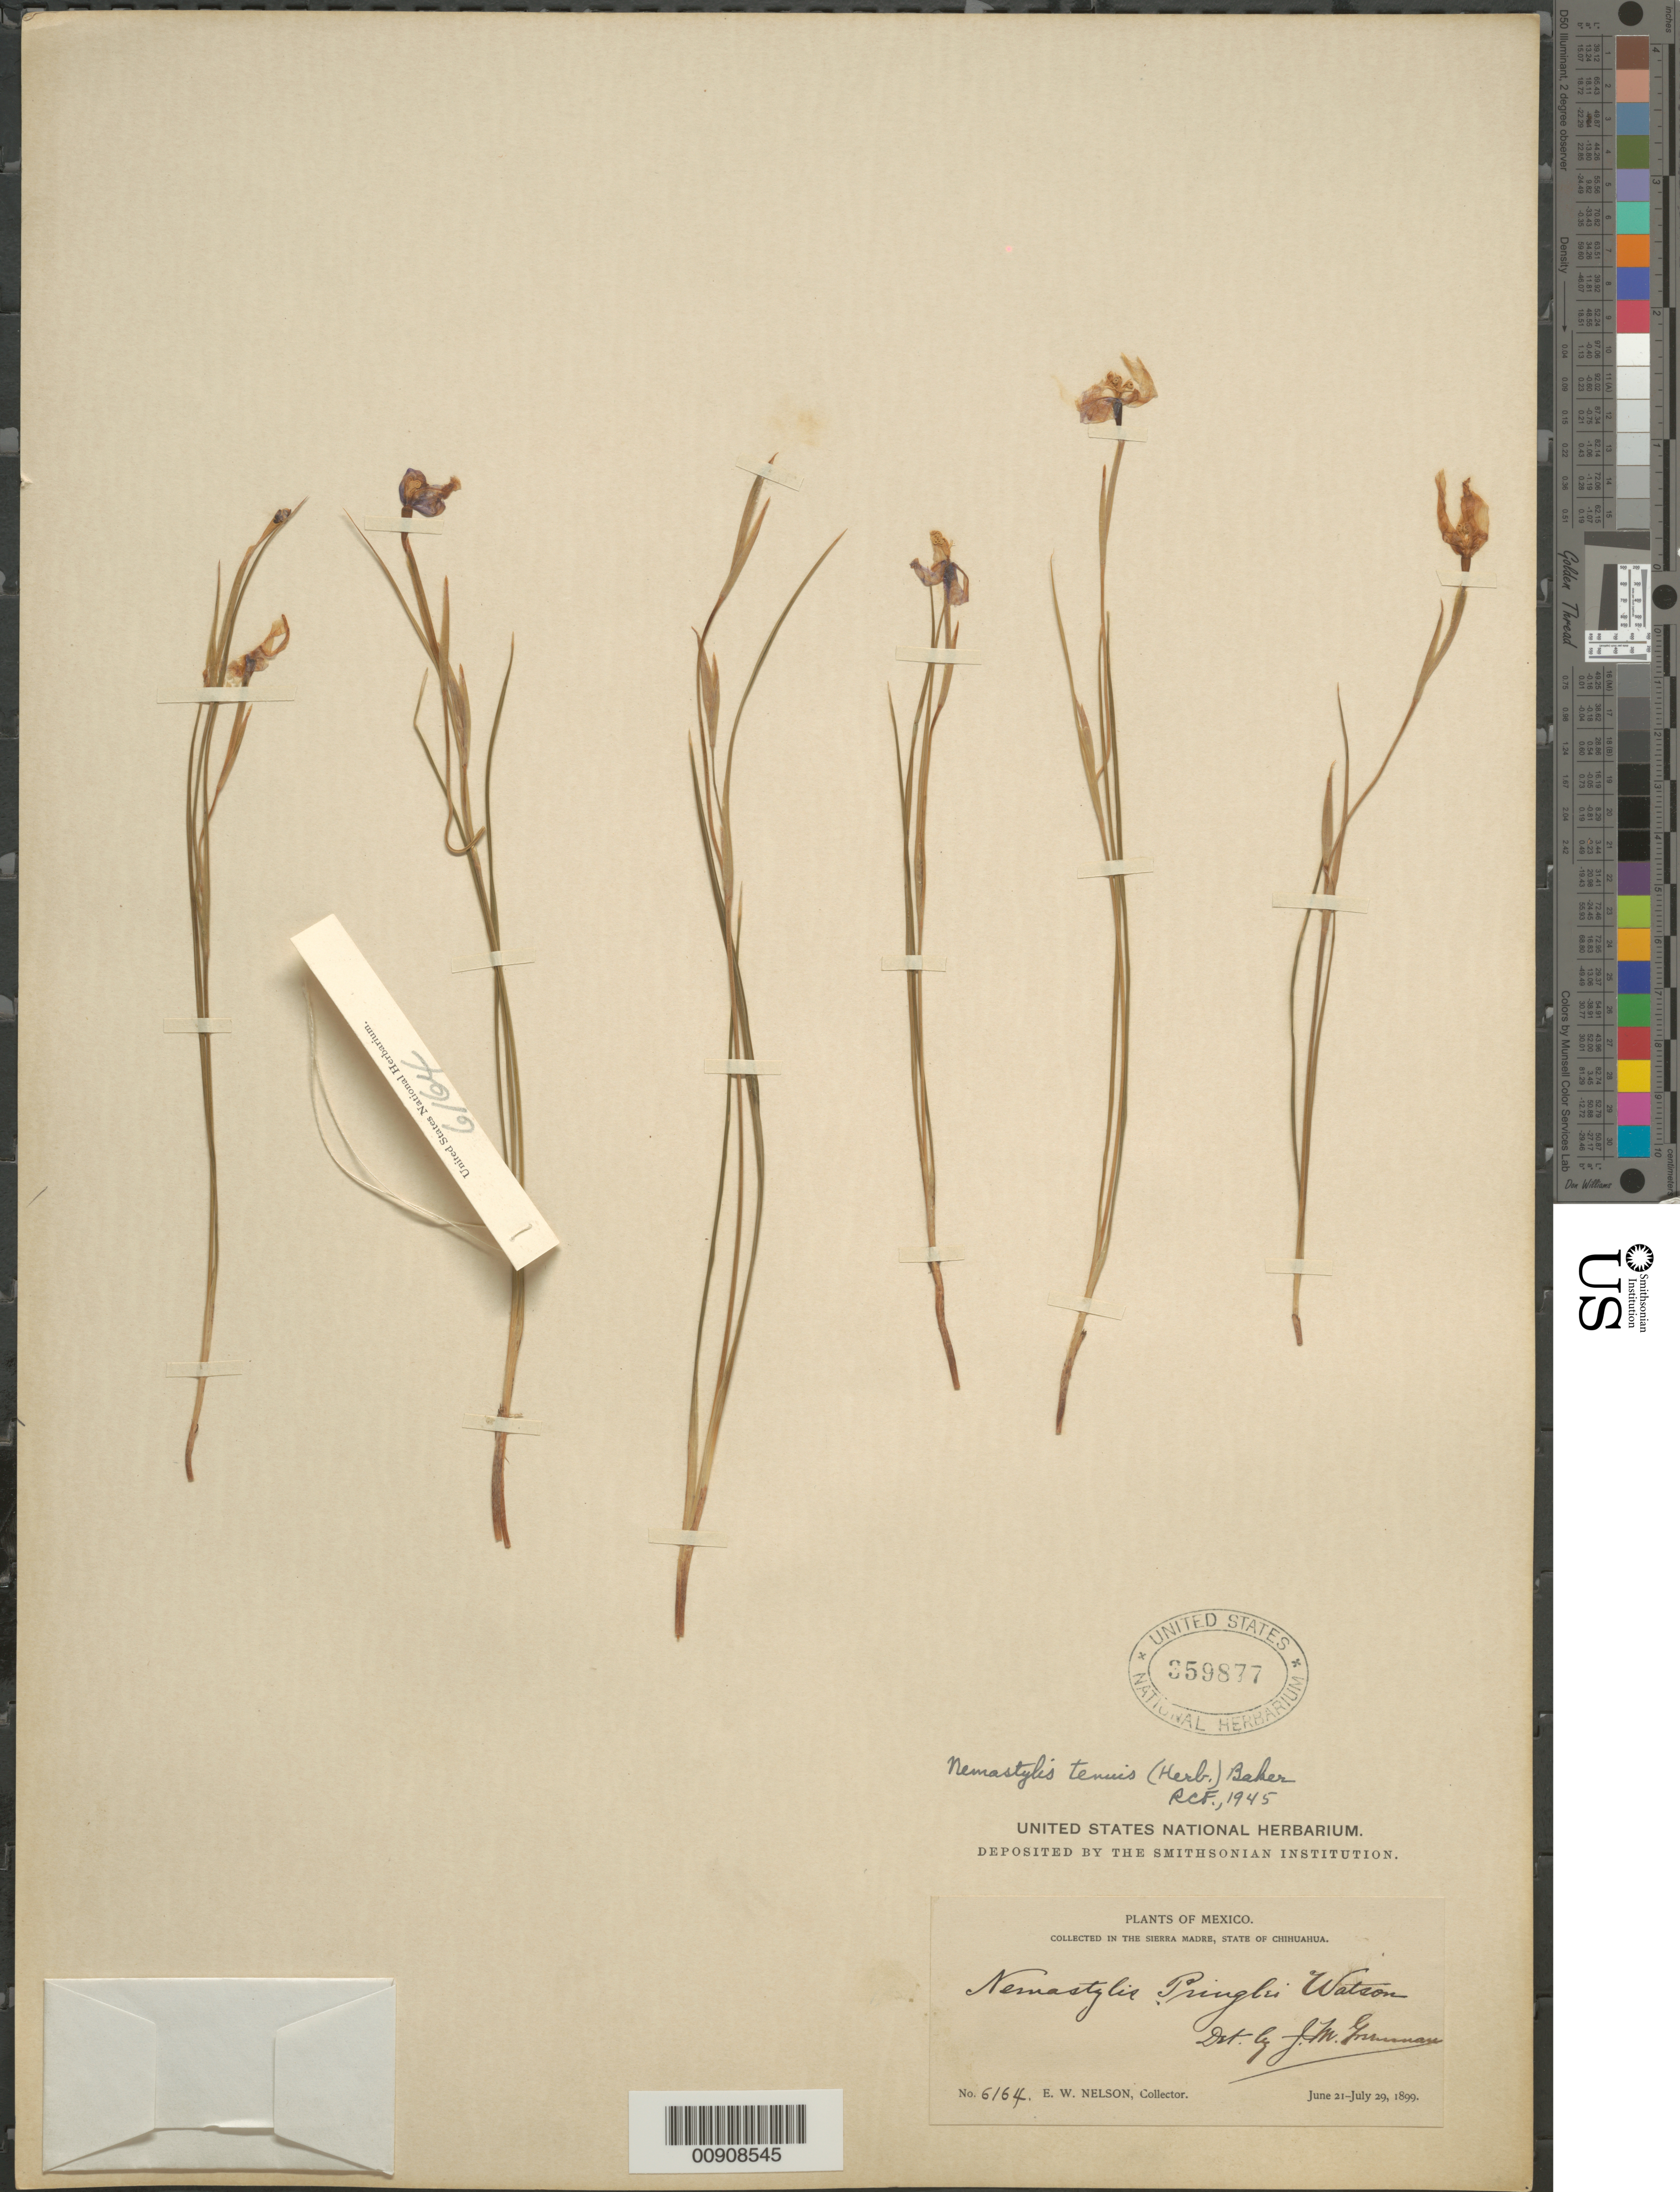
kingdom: Plantae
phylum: Tracheophyta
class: Liliopsida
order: Asparagales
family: Iridaceae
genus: Nemastylis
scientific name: Nemastylis tenuis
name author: (Herb.) S. Watson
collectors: E. W. Nelson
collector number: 6164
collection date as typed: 21 Jun 1899 to 29 Jul 1899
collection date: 1899-06-21/1899-07-29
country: Mexico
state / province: Chihuahua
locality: Sierra Madre, State of Chihuahua.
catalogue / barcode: US 359877